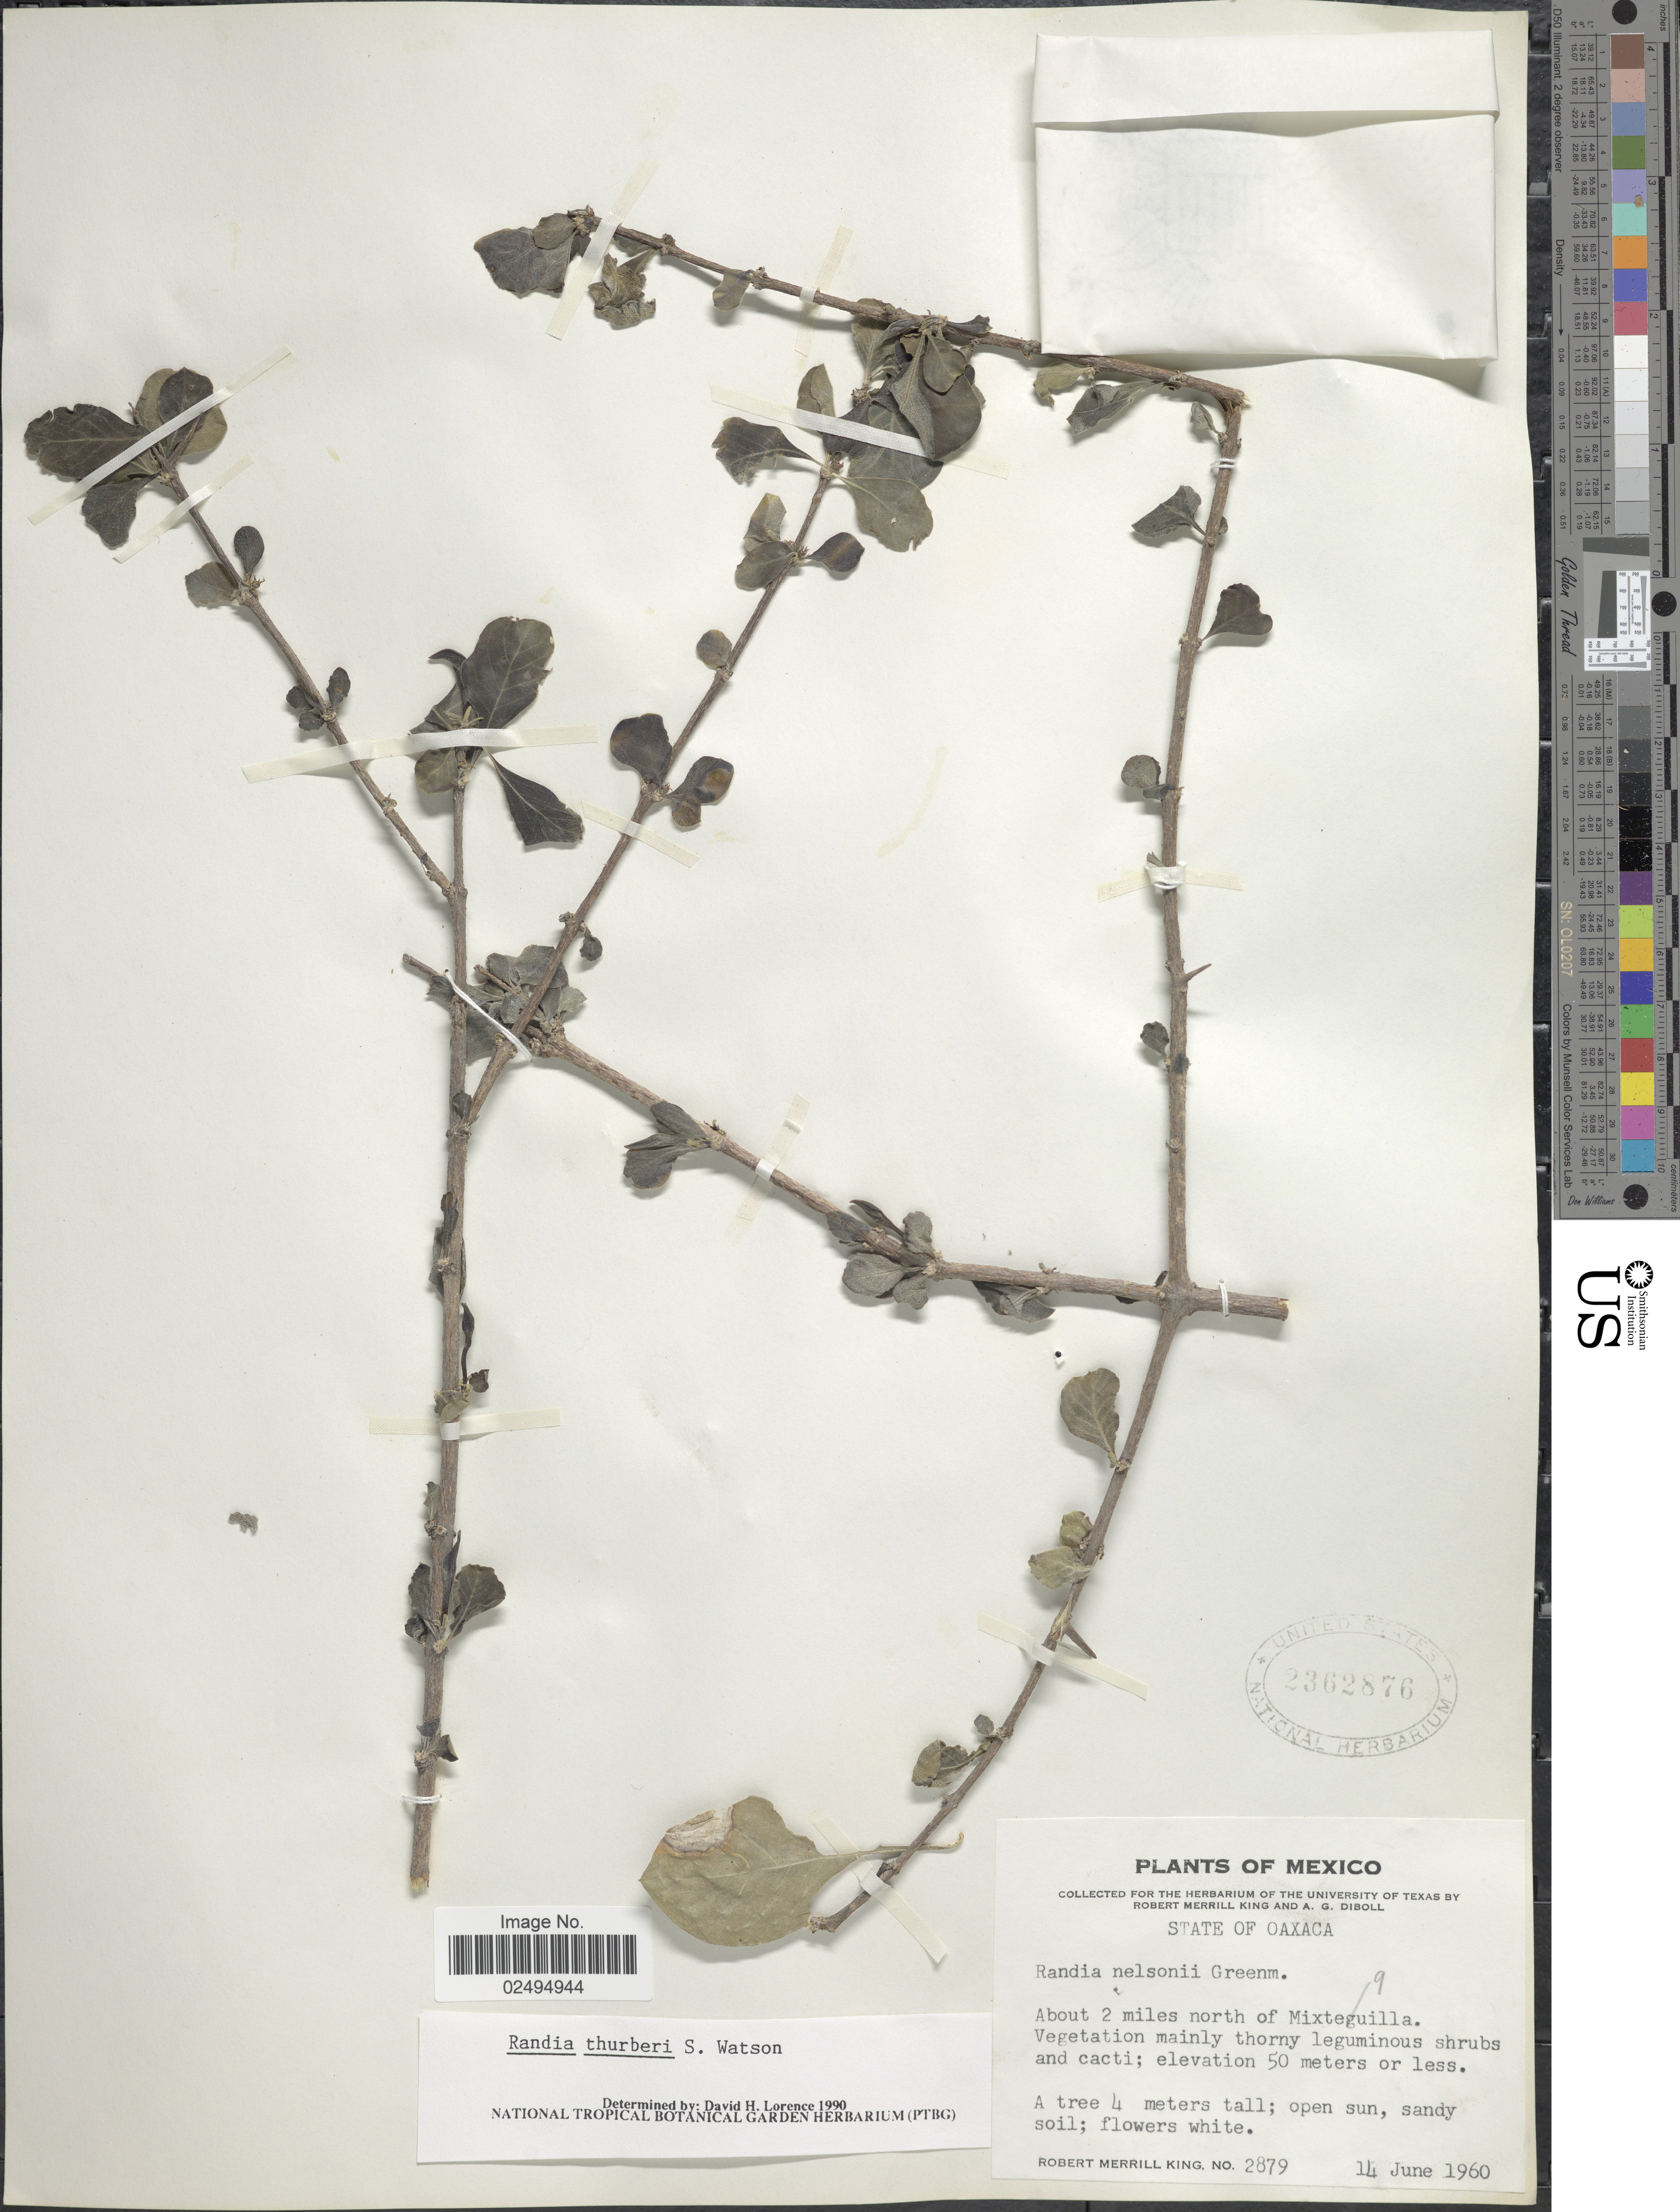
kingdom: Plantae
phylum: Tracheophyta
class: Magnoliopsida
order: Gentianales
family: Rubiaceae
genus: Randia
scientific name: Randia thurberi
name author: S. Watson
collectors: R. M. King & A. Diboll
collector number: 2879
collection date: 1960-06-14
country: Mexico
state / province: Oaxaca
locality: About 2 miles north of Mixtequilla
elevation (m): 50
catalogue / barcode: US 2362876